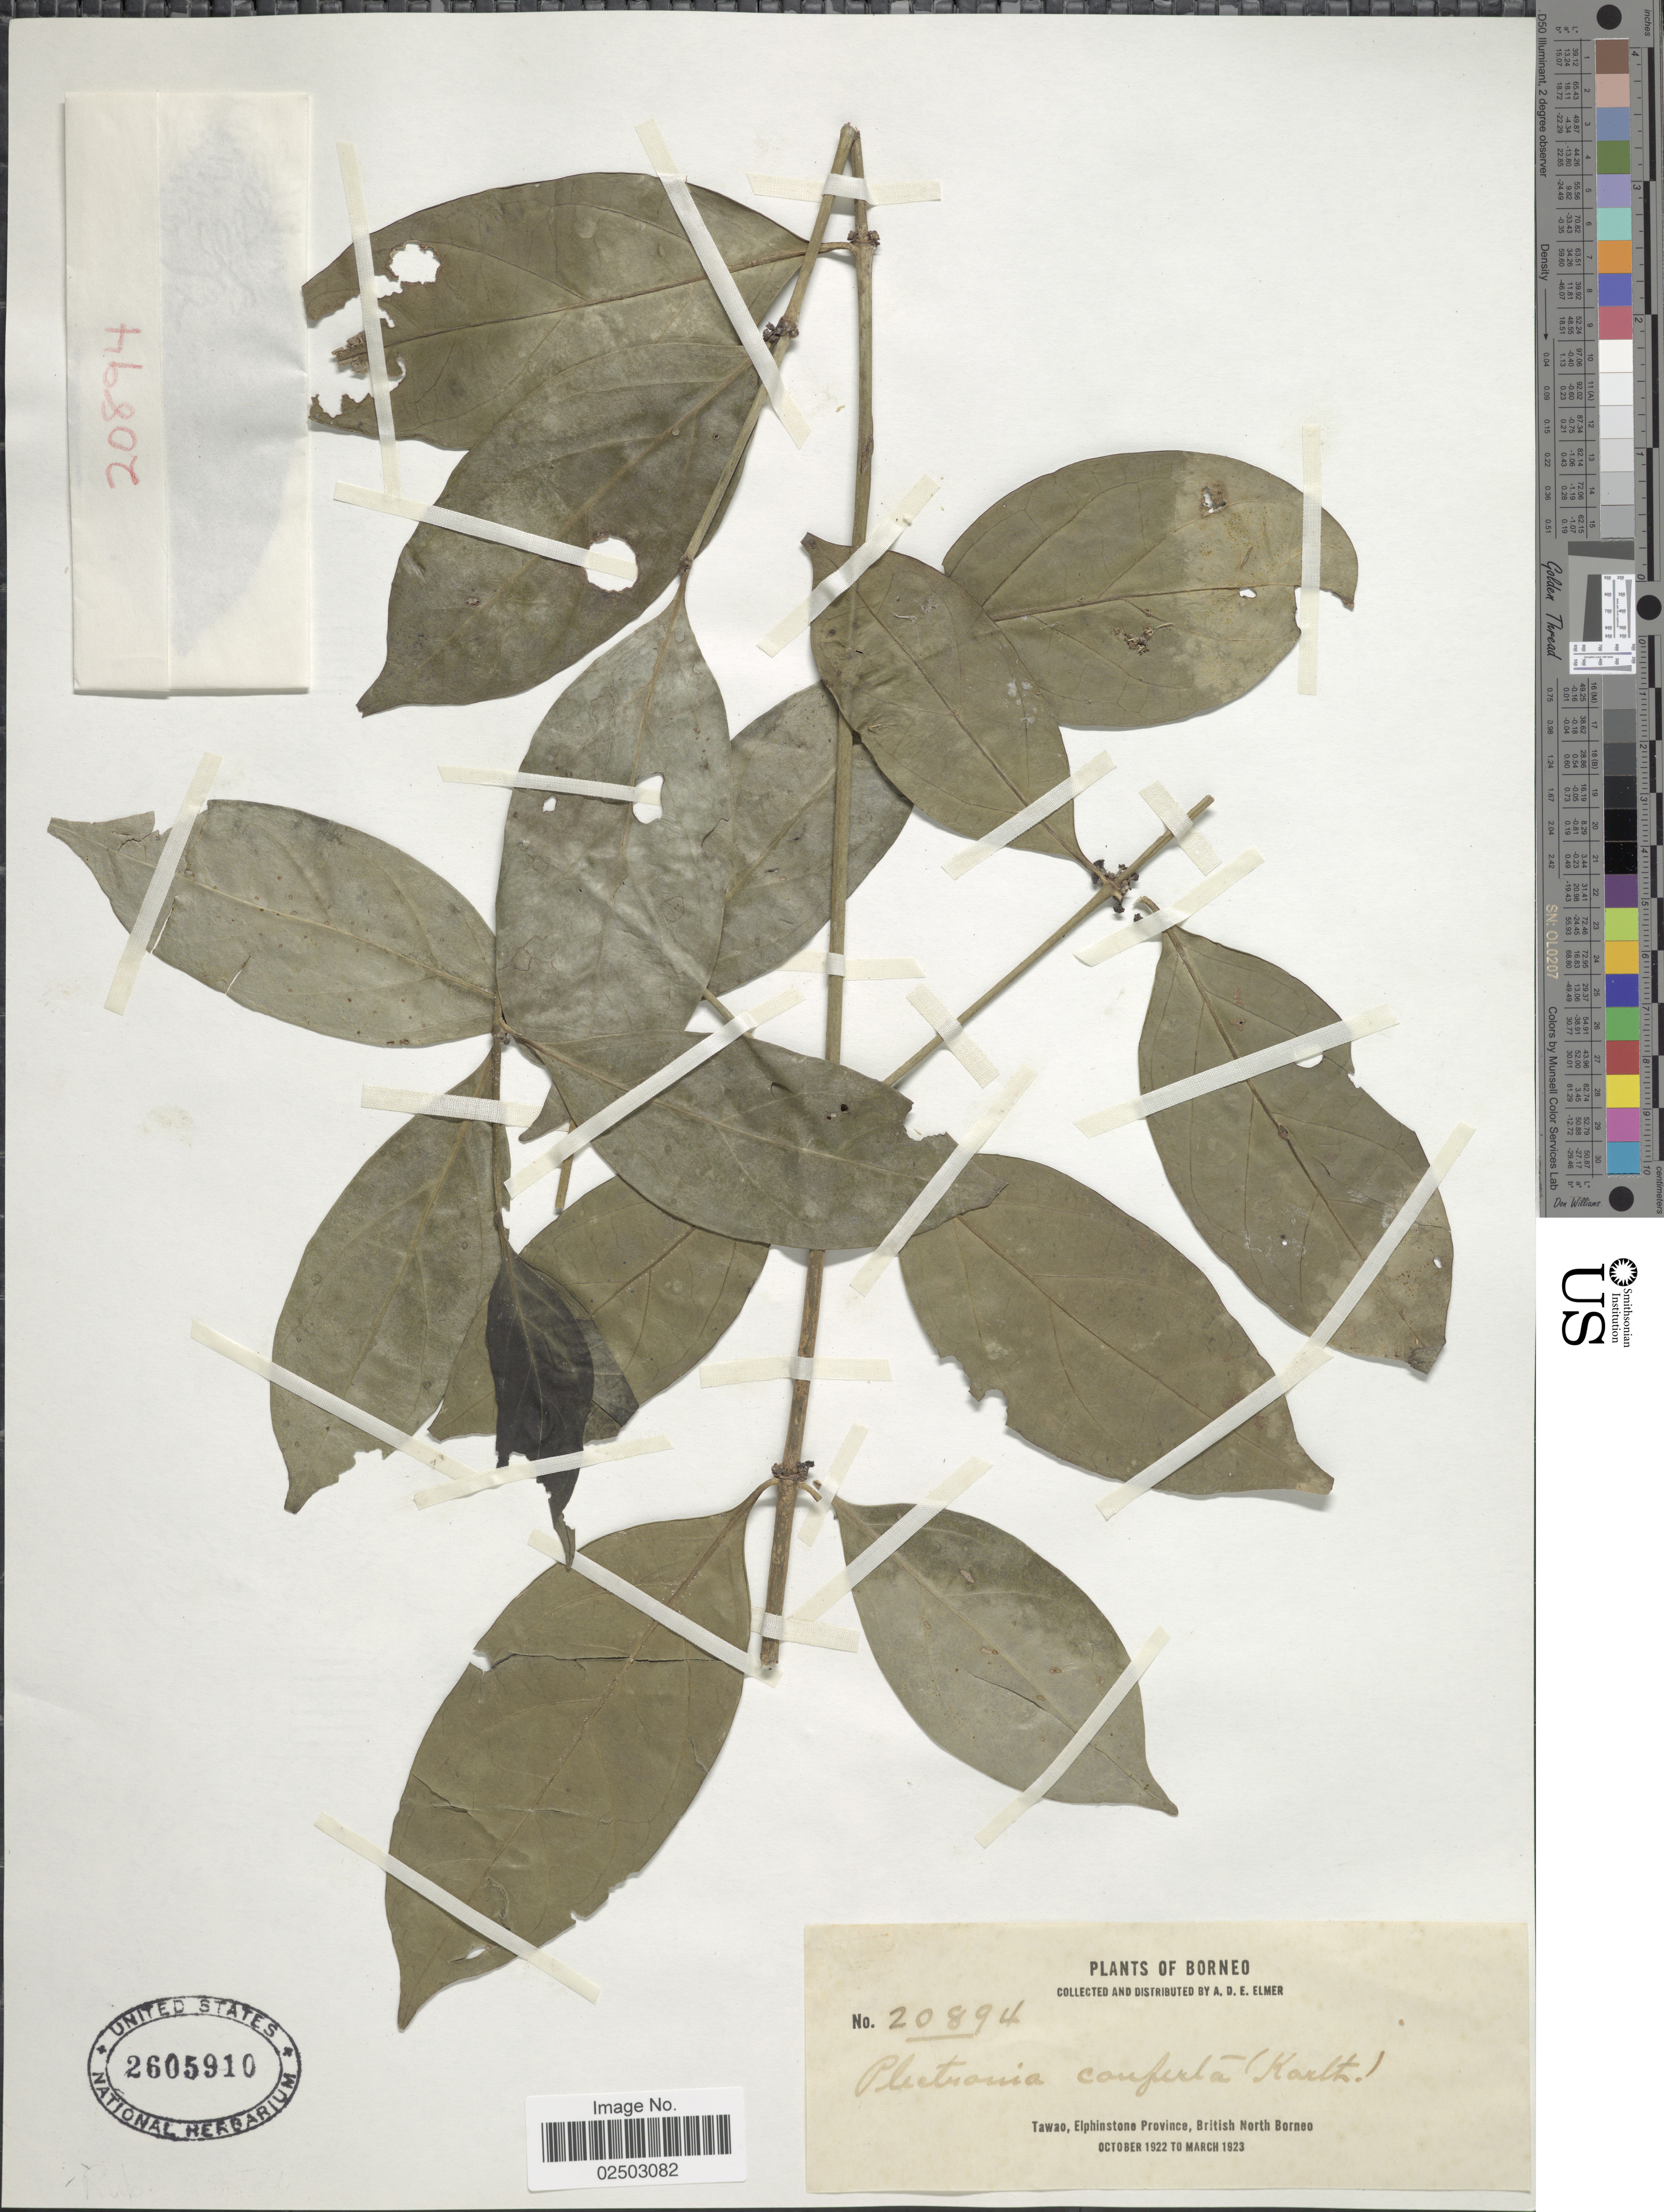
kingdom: Plantae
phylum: Tracheophyta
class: Magnoliopsida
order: Gentianales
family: Rubiaceae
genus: Canthium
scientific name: Canthium confertum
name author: Hassk.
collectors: A. D. E. Elmer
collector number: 20894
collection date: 1922-10/1923-03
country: Malaysia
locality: British North Borneo, Tawao, Elphinstone Province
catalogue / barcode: US 2605910